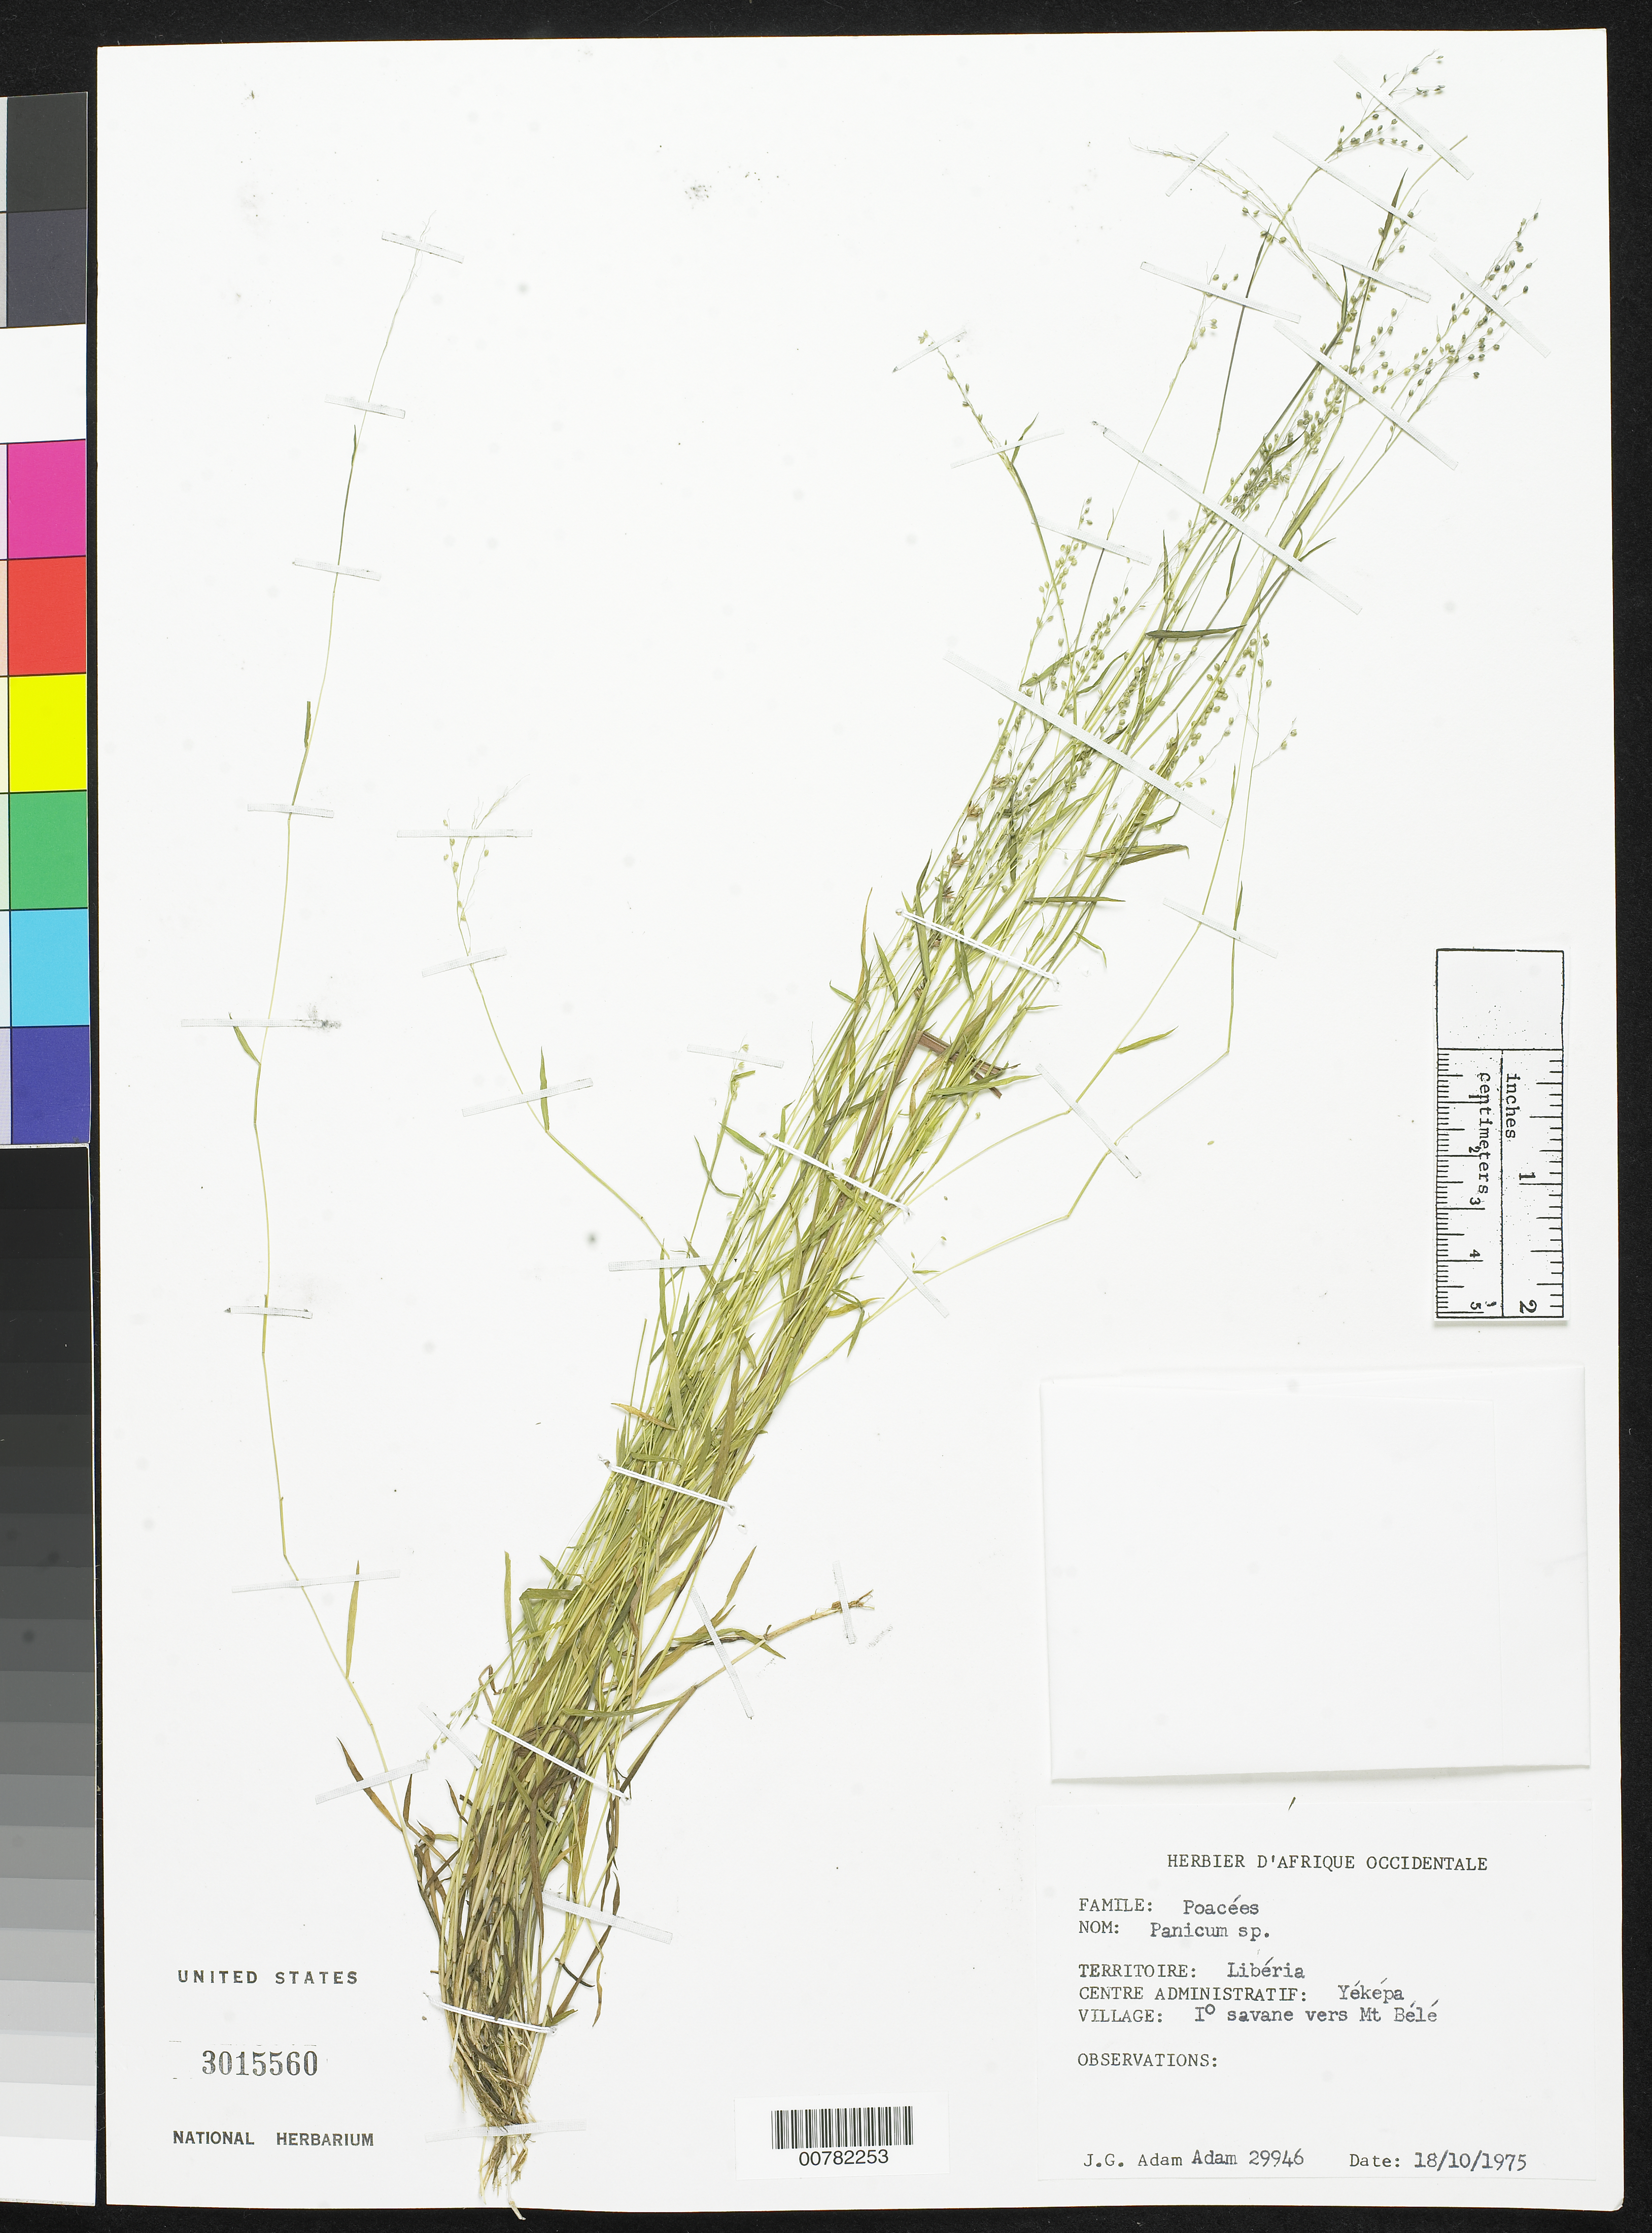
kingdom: Plantae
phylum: Tracheophyta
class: Liliopsida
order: Poales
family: Poaceae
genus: Panicum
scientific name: Panicum sp.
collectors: J. Adam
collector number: Adam 29946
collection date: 1975-10-18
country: Liberia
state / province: Nimba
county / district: Yekepa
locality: I savane vers Mt Bele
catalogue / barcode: US 3015560